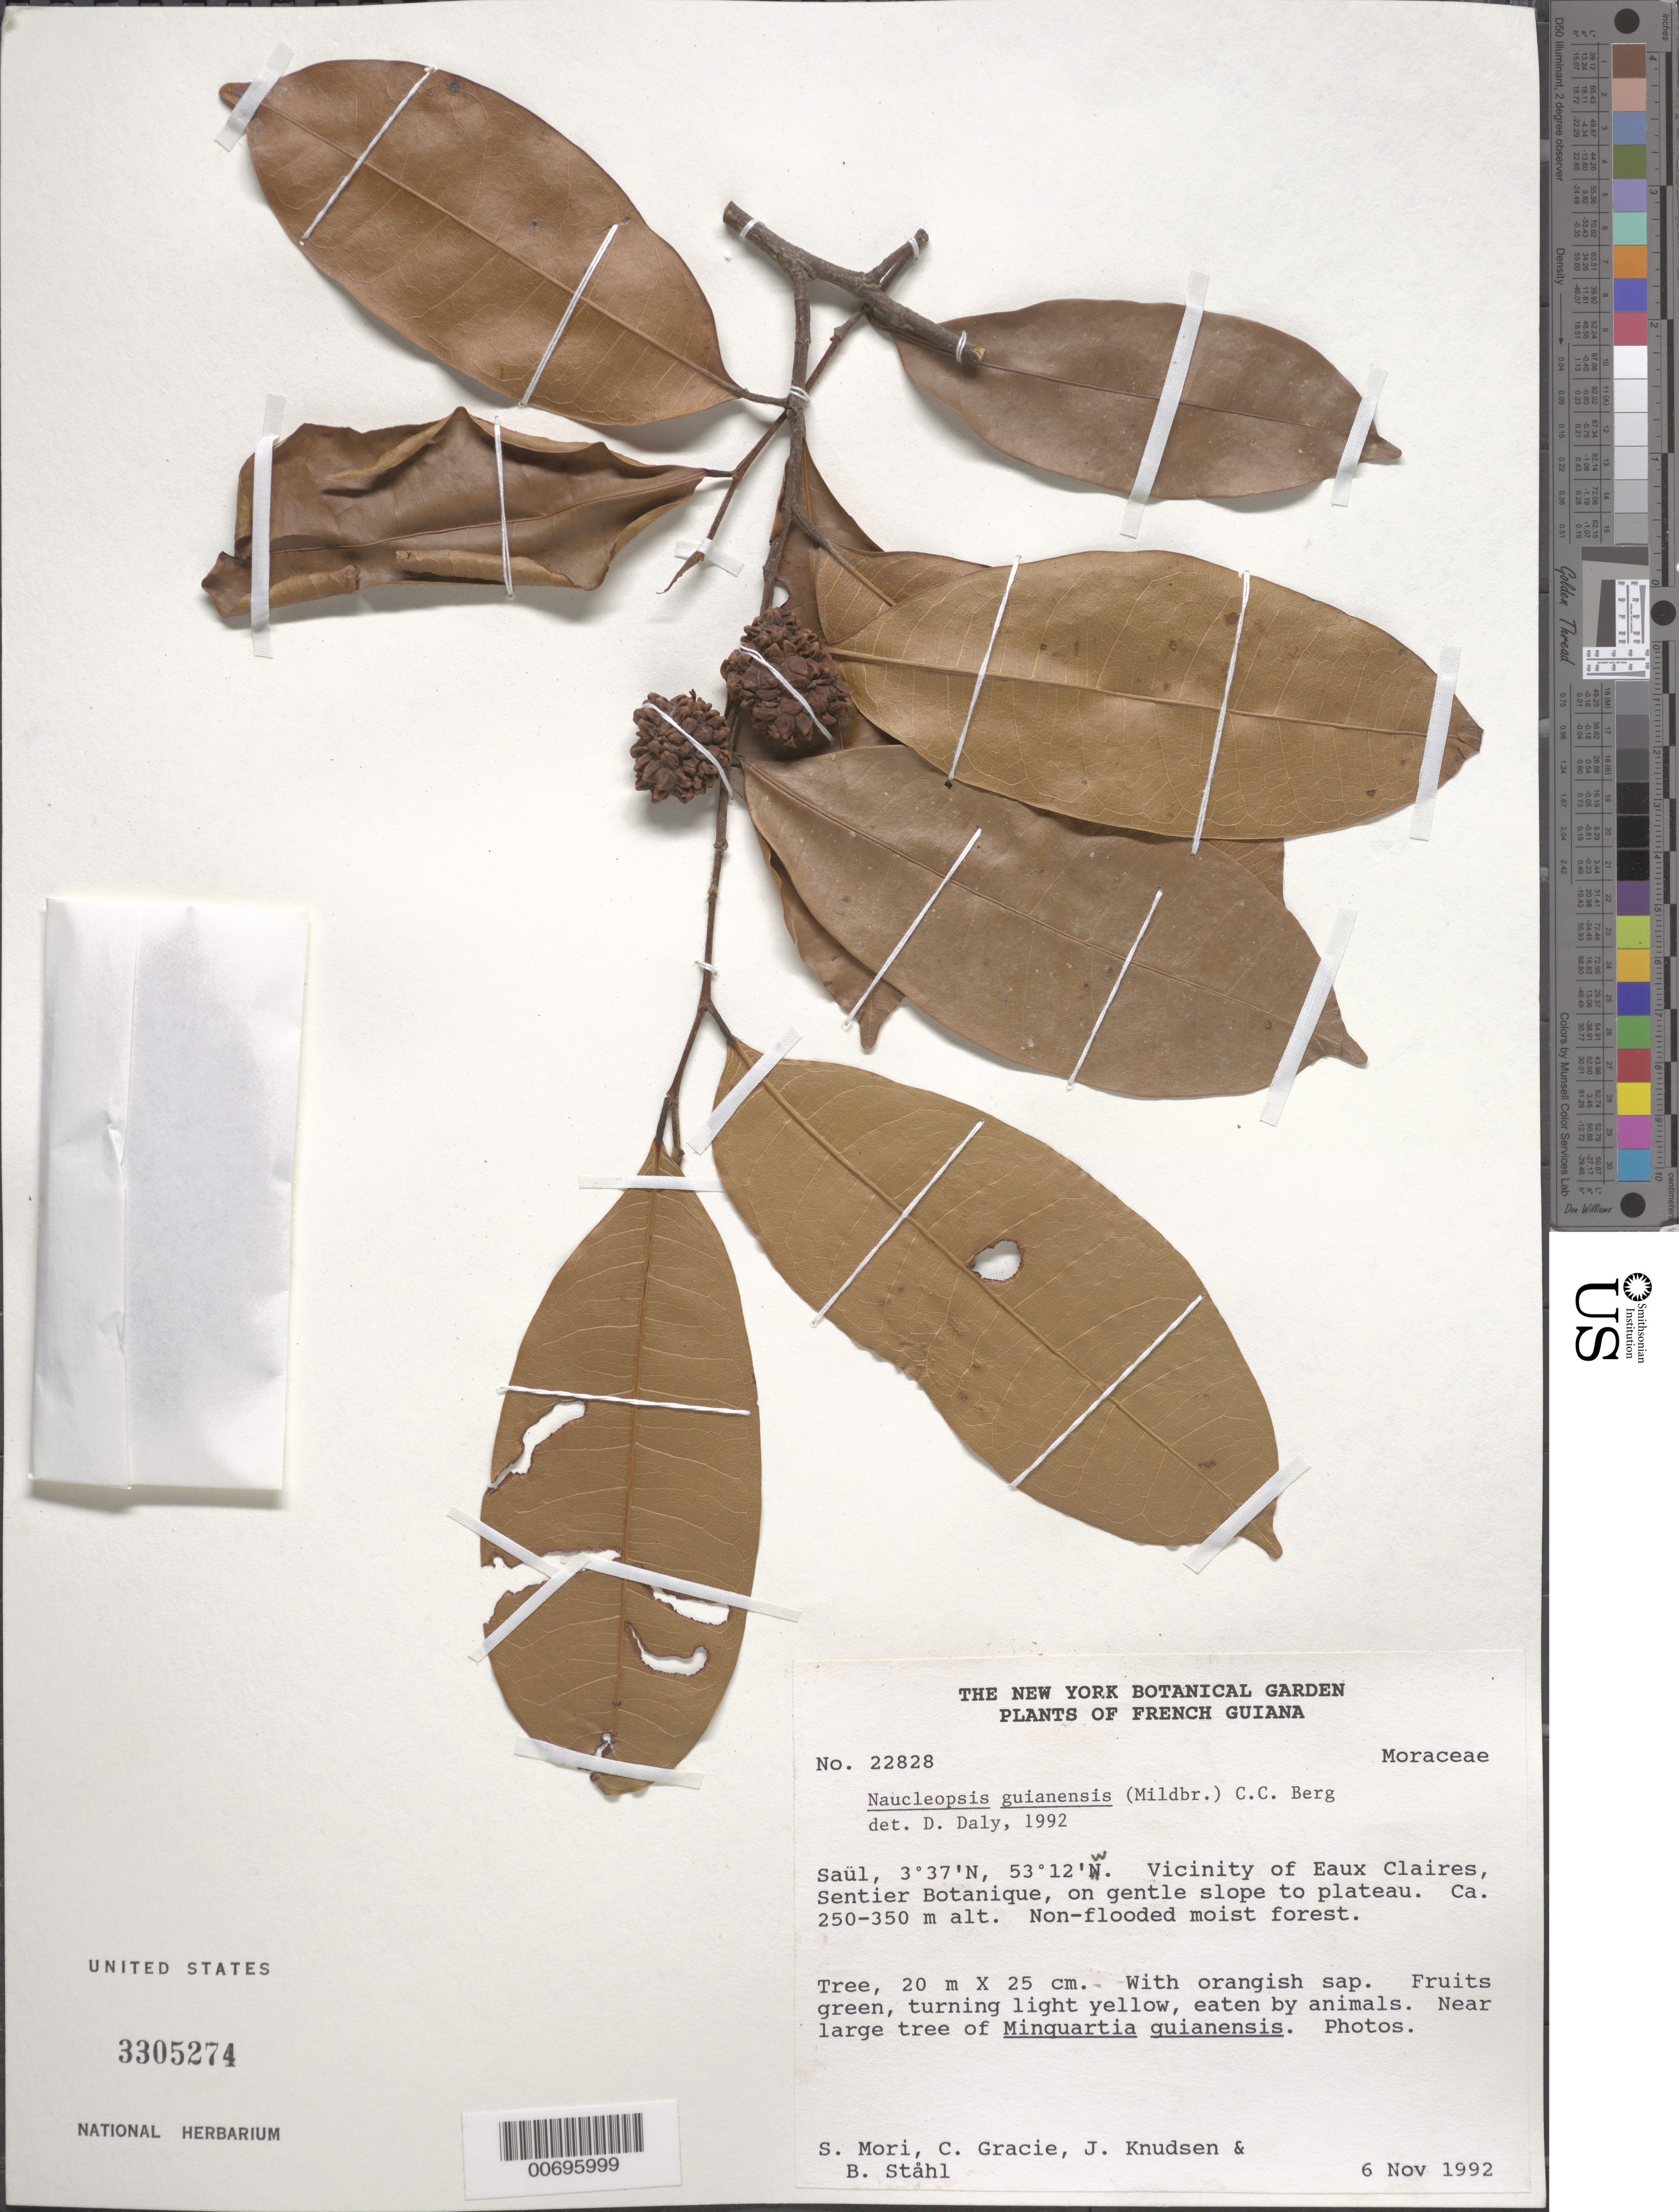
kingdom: Plantae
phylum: Tracheophyta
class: Magnoliopsida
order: Rosales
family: Moraceae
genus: Naucleopsis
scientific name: Naucleopsis guianensis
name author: (Mildbr.) C.C. Berg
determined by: Daly, D. C.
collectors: S. Mori, C. A. Gracie, J. Knudsen & B. Ståhl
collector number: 22828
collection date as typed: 6-Nov-92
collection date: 1992-11-06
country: French Guiana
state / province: Saint-Laurent-du-Maroni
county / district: Saül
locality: Saül, vicinity of Eaux Claires, Sentier Botanique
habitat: Non-flooded moist forest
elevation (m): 250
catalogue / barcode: US 3305274